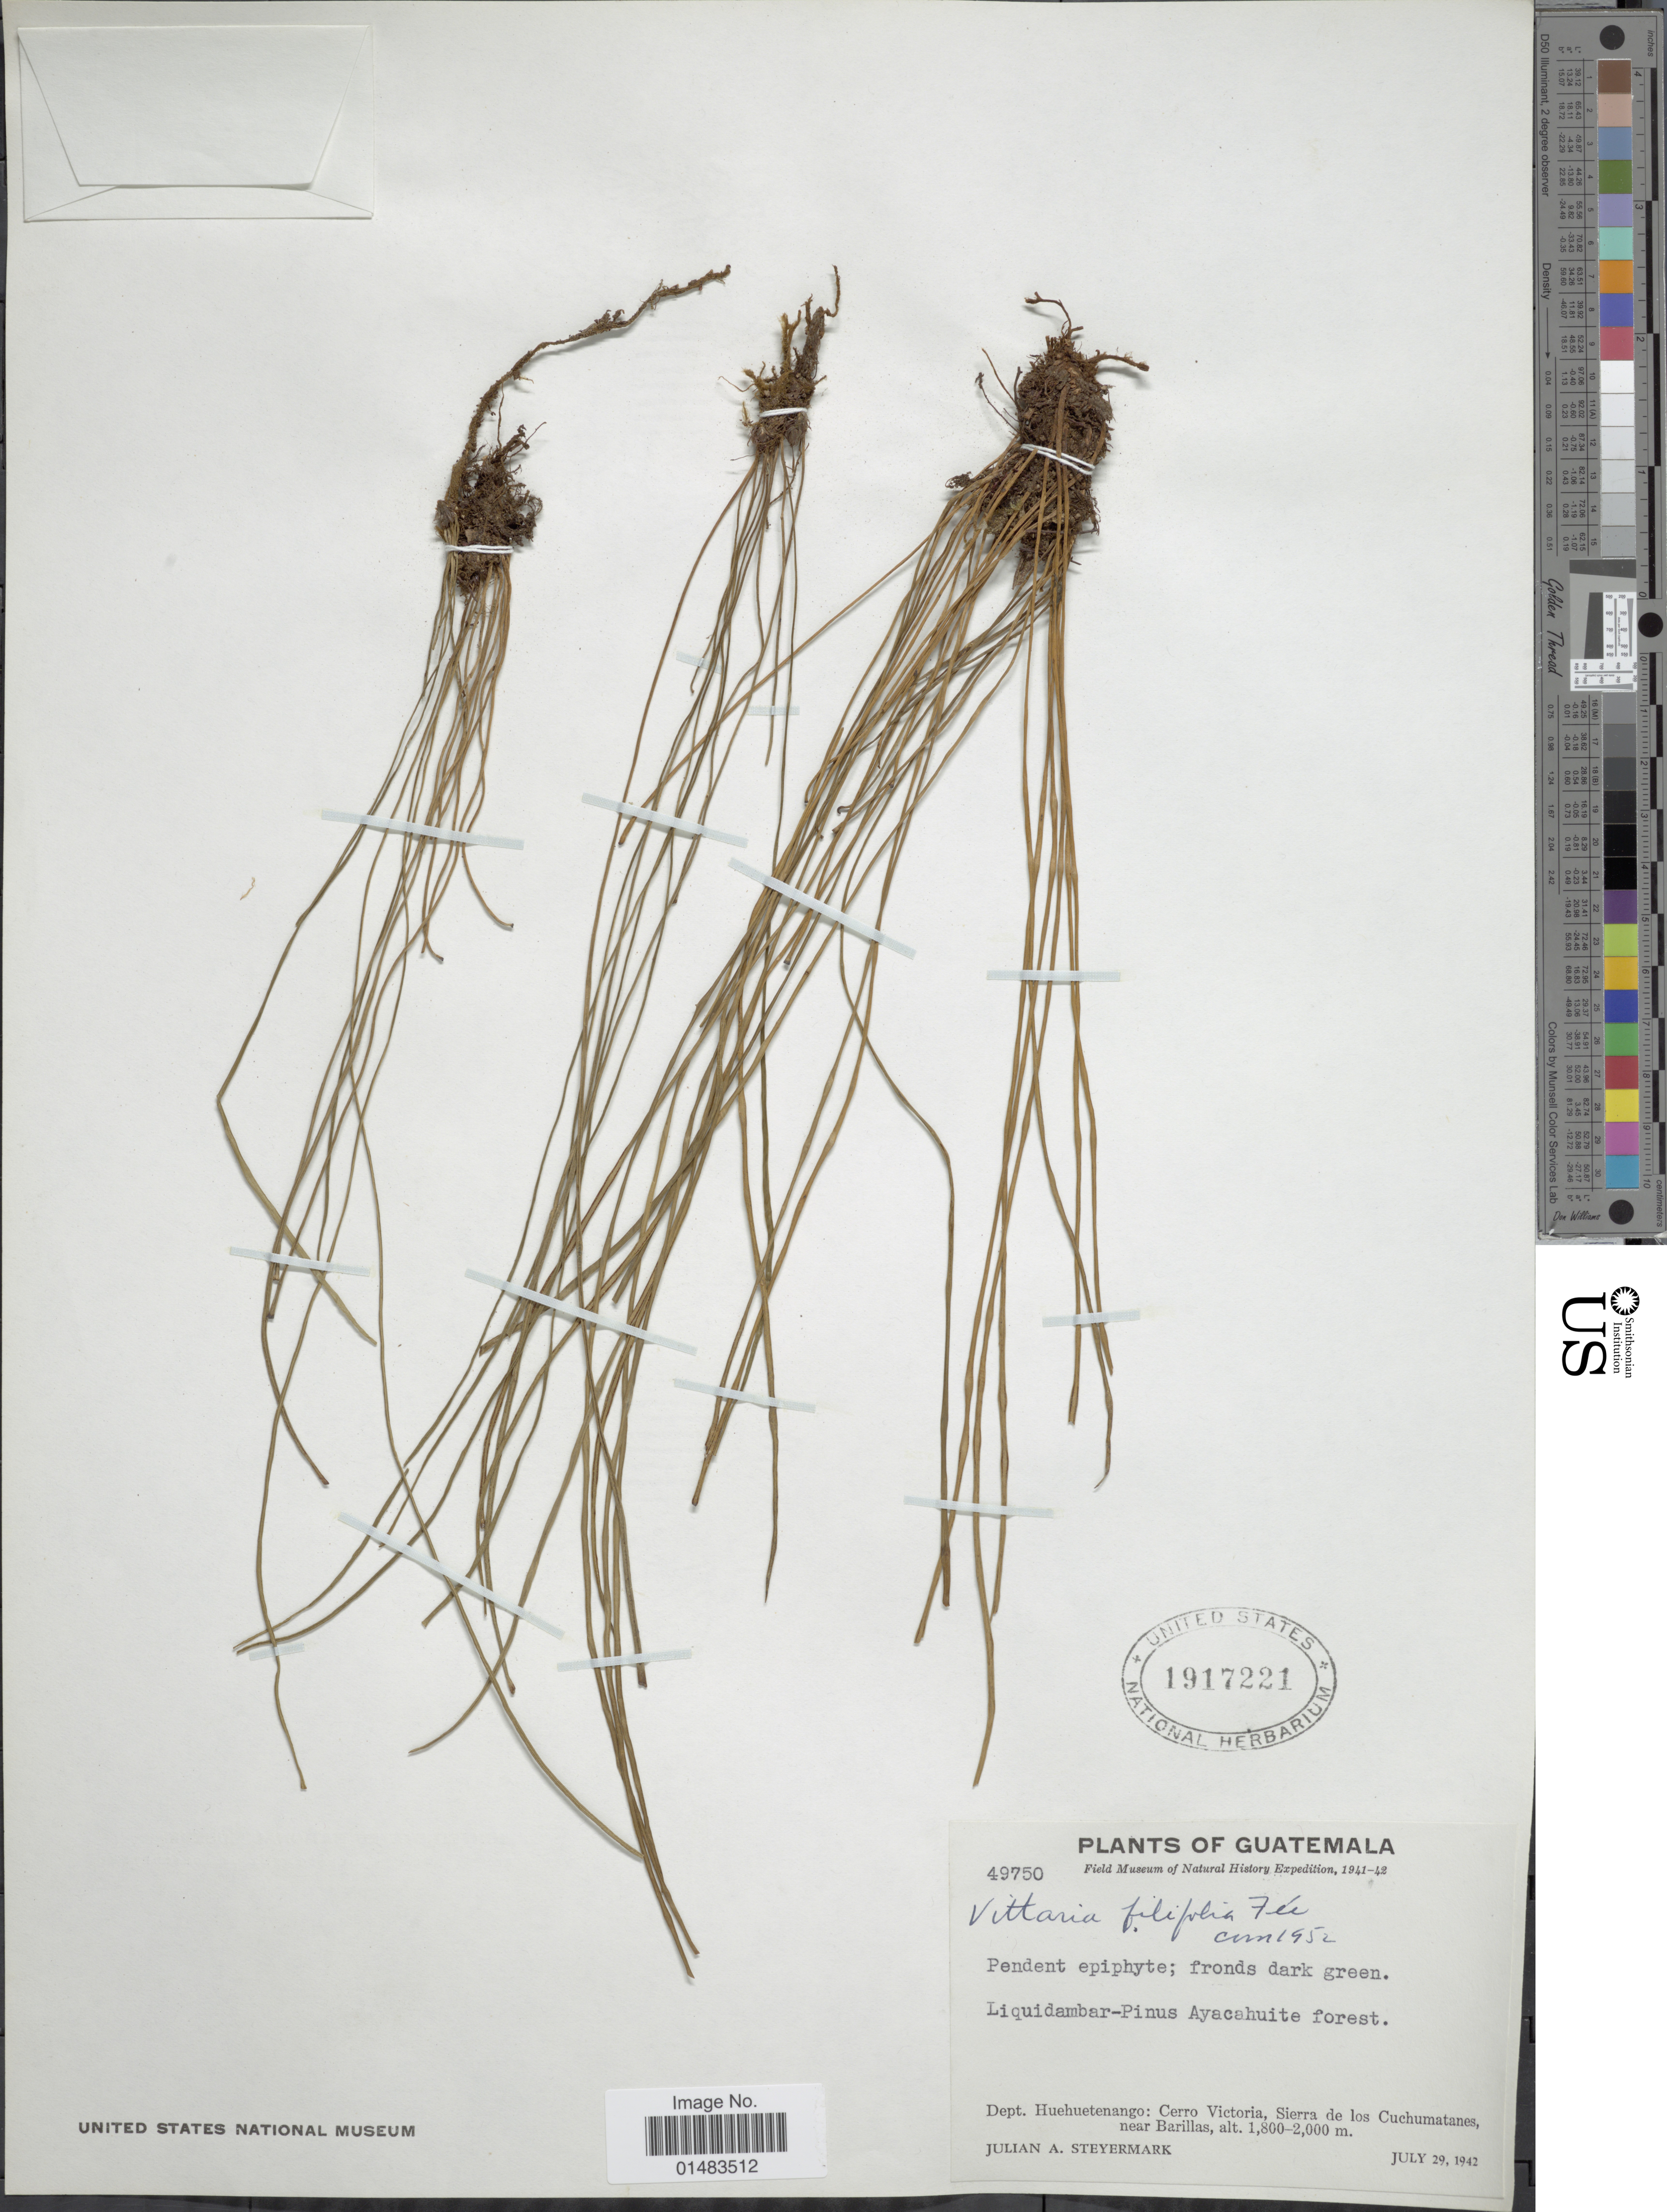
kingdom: Plantae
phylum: Tracheophyta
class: Polypodiopsida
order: Polypodiales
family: Pteridaceae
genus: Vittaria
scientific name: Vittaria graminifolia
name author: Kaulf.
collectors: J. Steyermark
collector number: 49750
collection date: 1942-07-29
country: Guatemala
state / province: Huehuetenango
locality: Guatemala, Pendent epiphyte; fronds dark green, Liquidambar-Pinus Ayacahuite forest, Cerro Victoria, Sierra de los Cuchumatanes, near Barillas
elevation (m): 1800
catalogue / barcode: US 1917221